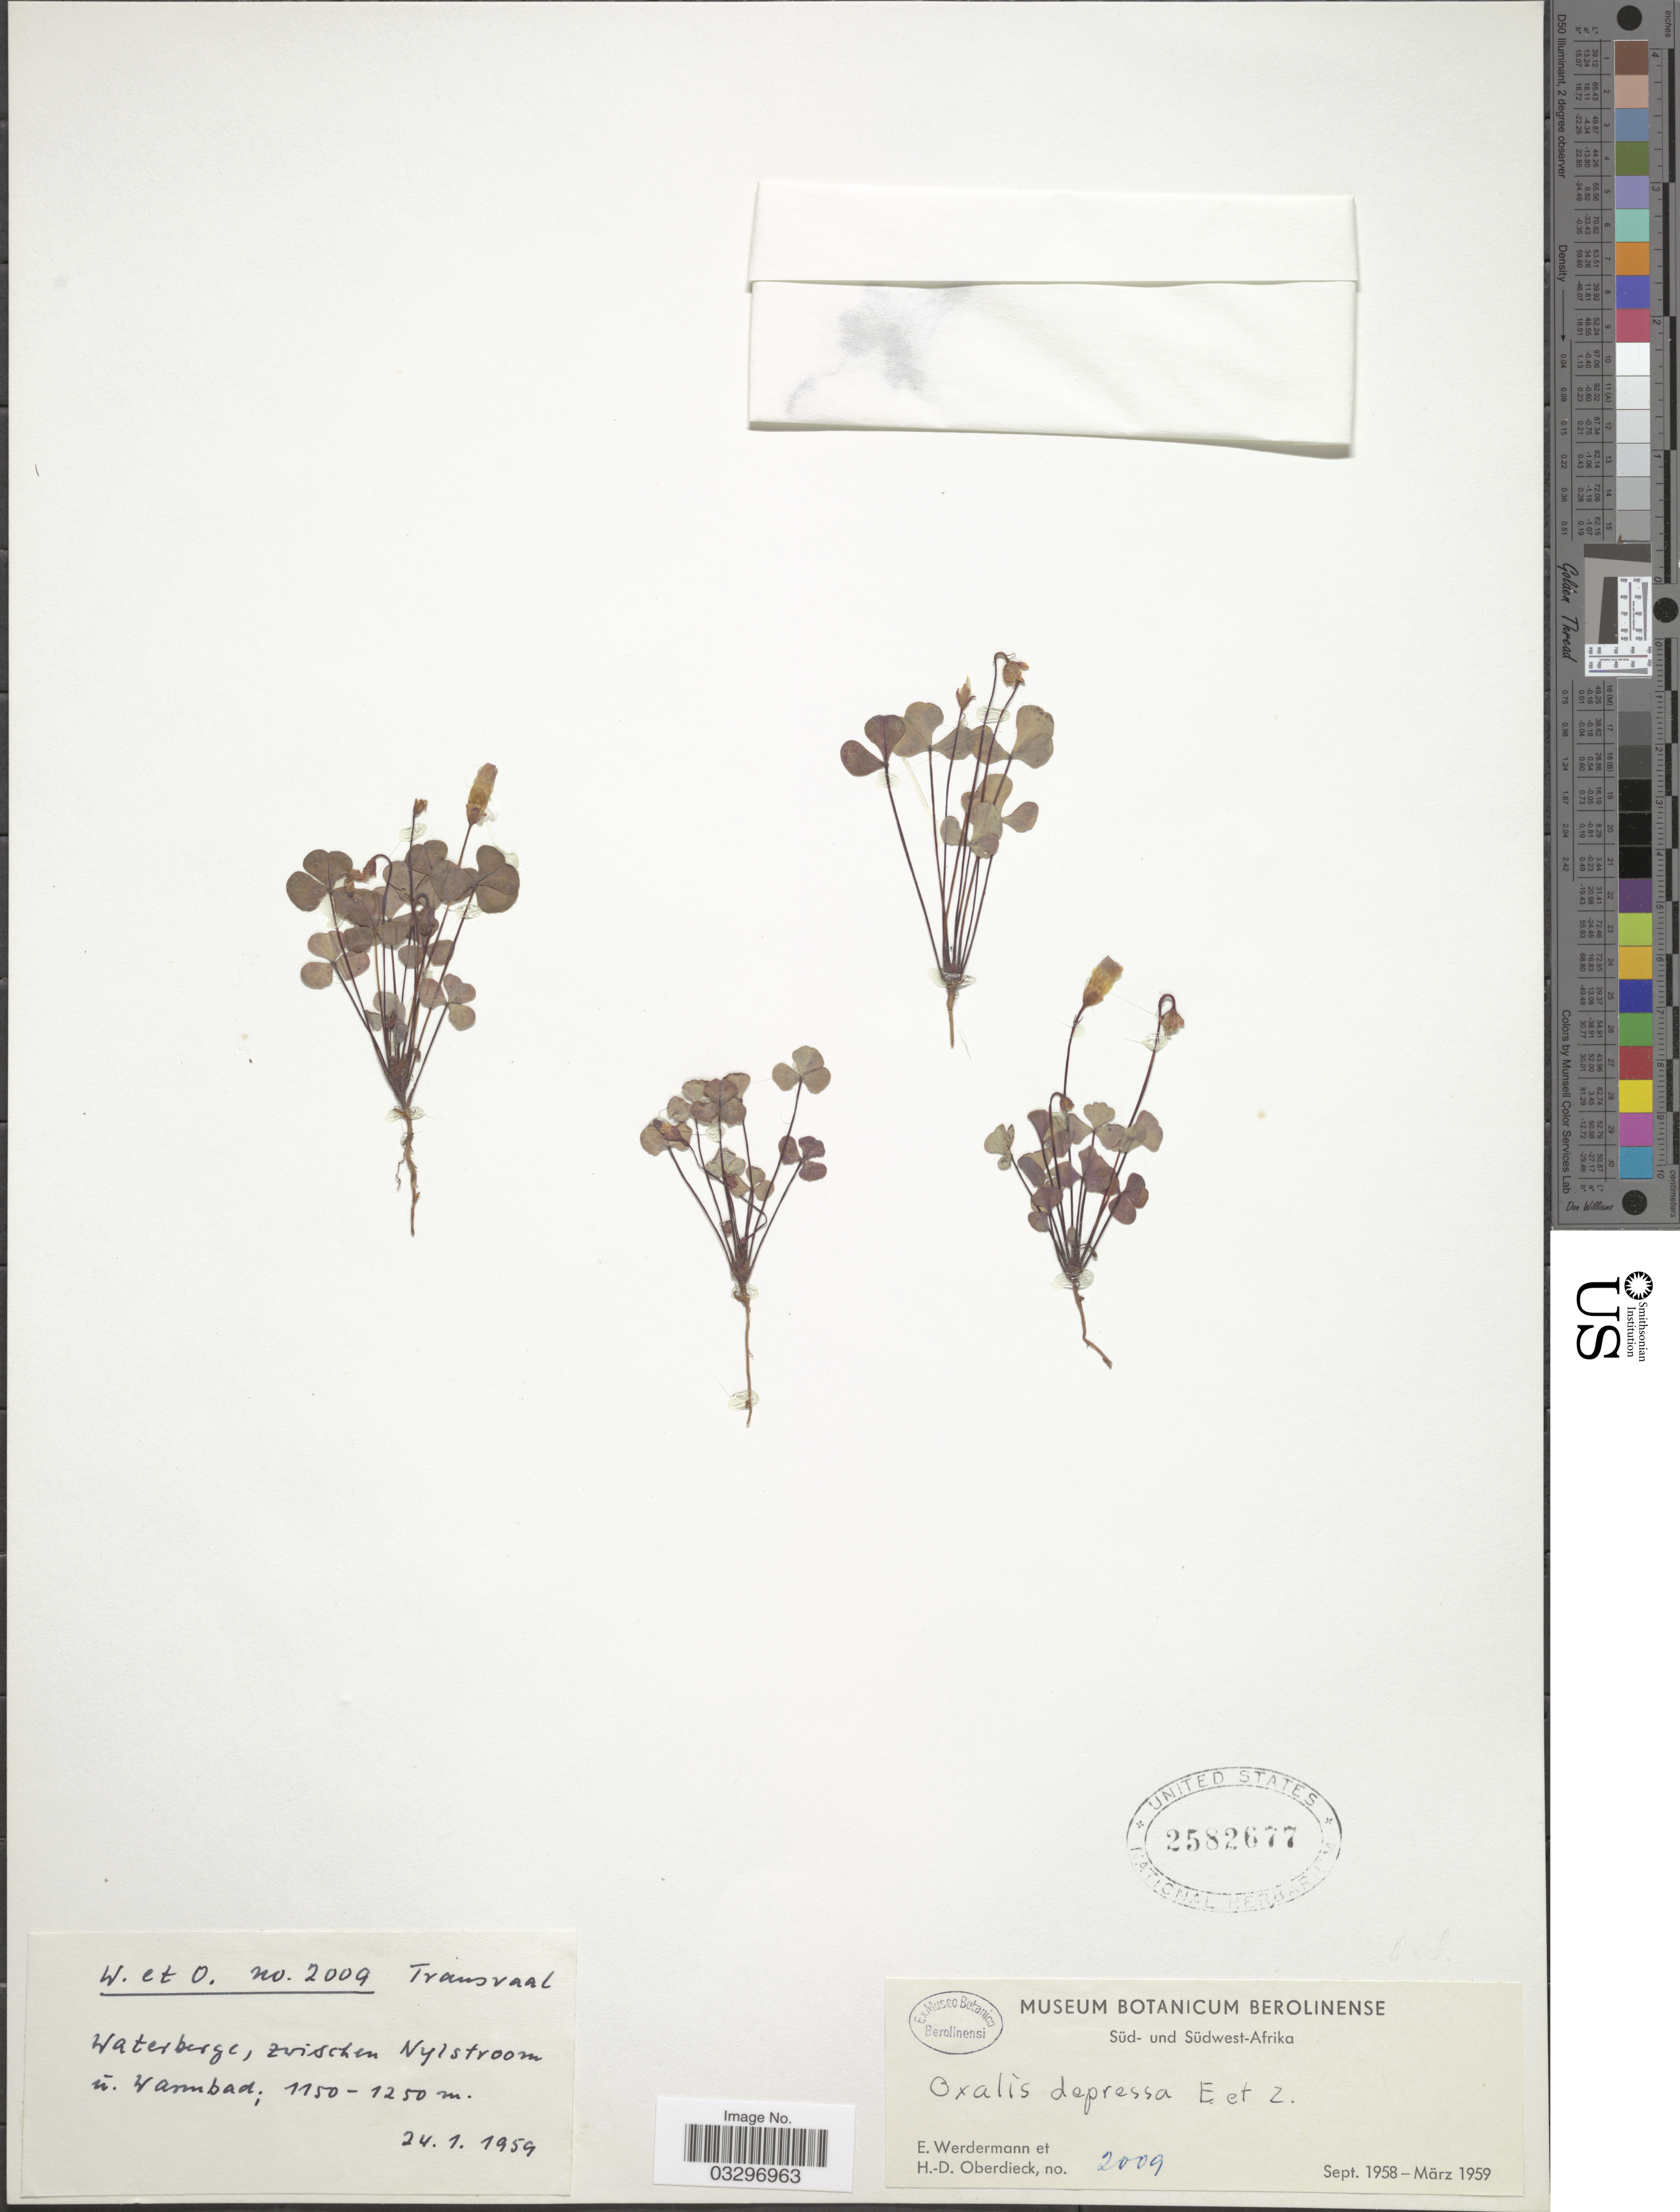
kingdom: Plantae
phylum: Tracheophyta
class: Magnoliopsida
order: Oxalidales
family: Oxalidaceae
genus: Oxalis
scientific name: Oxalis depressa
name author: Eckl. & Zeyh.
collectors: E. Werdermann & H. Oberdieck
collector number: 2009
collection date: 1959-01-24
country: South Africa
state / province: Limpopo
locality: Süd-und Südwest-Afrika.Transvaal. Waterberge, zwischen Nylstroom in Warmbad.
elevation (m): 1150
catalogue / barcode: US 2582677